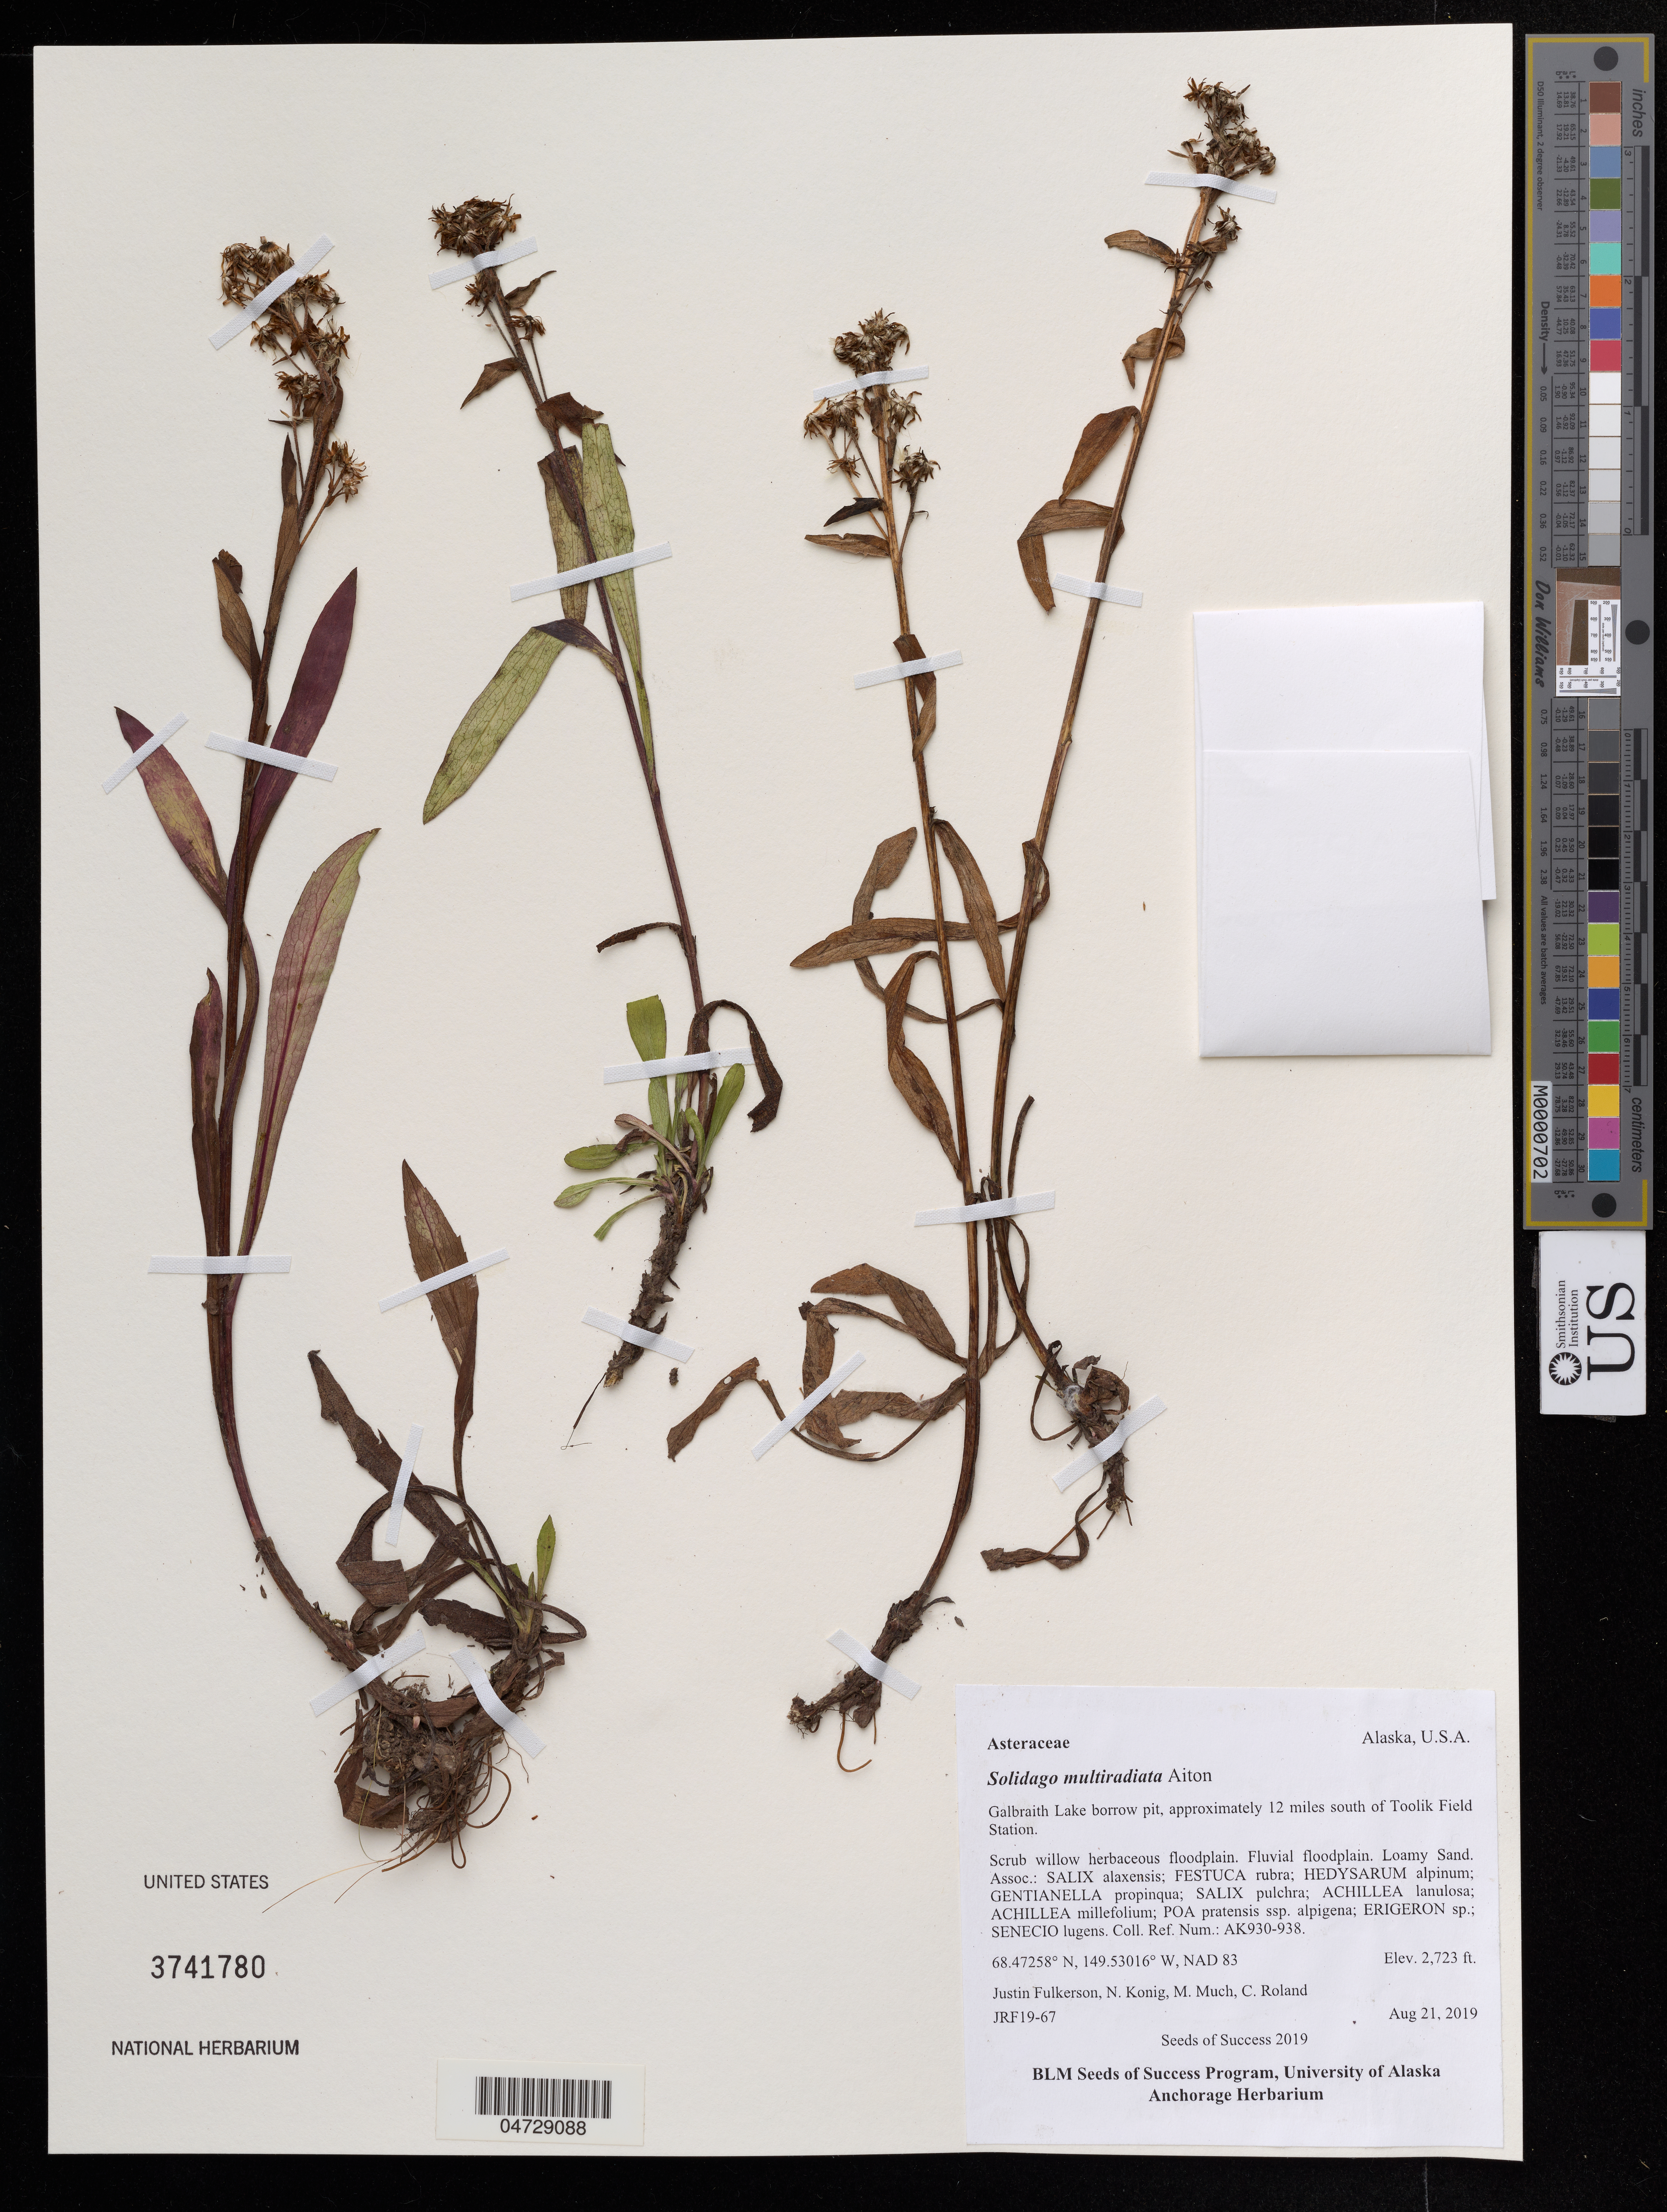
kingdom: Plantae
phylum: Tracheophyta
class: Magnoliopsida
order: Asterales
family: Asteraceae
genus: Solidago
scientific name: Solidago multiradiata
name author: Aiton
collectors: J. Fulkerson, N. Konig & C. Roland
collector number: JFR19-67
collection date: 2019-08-21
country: United States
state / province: Alaska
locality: Galbraith Lake borrow pit, approximately 12 miles south of Toolik Field Station.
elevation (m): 830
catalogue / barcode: US 3741780